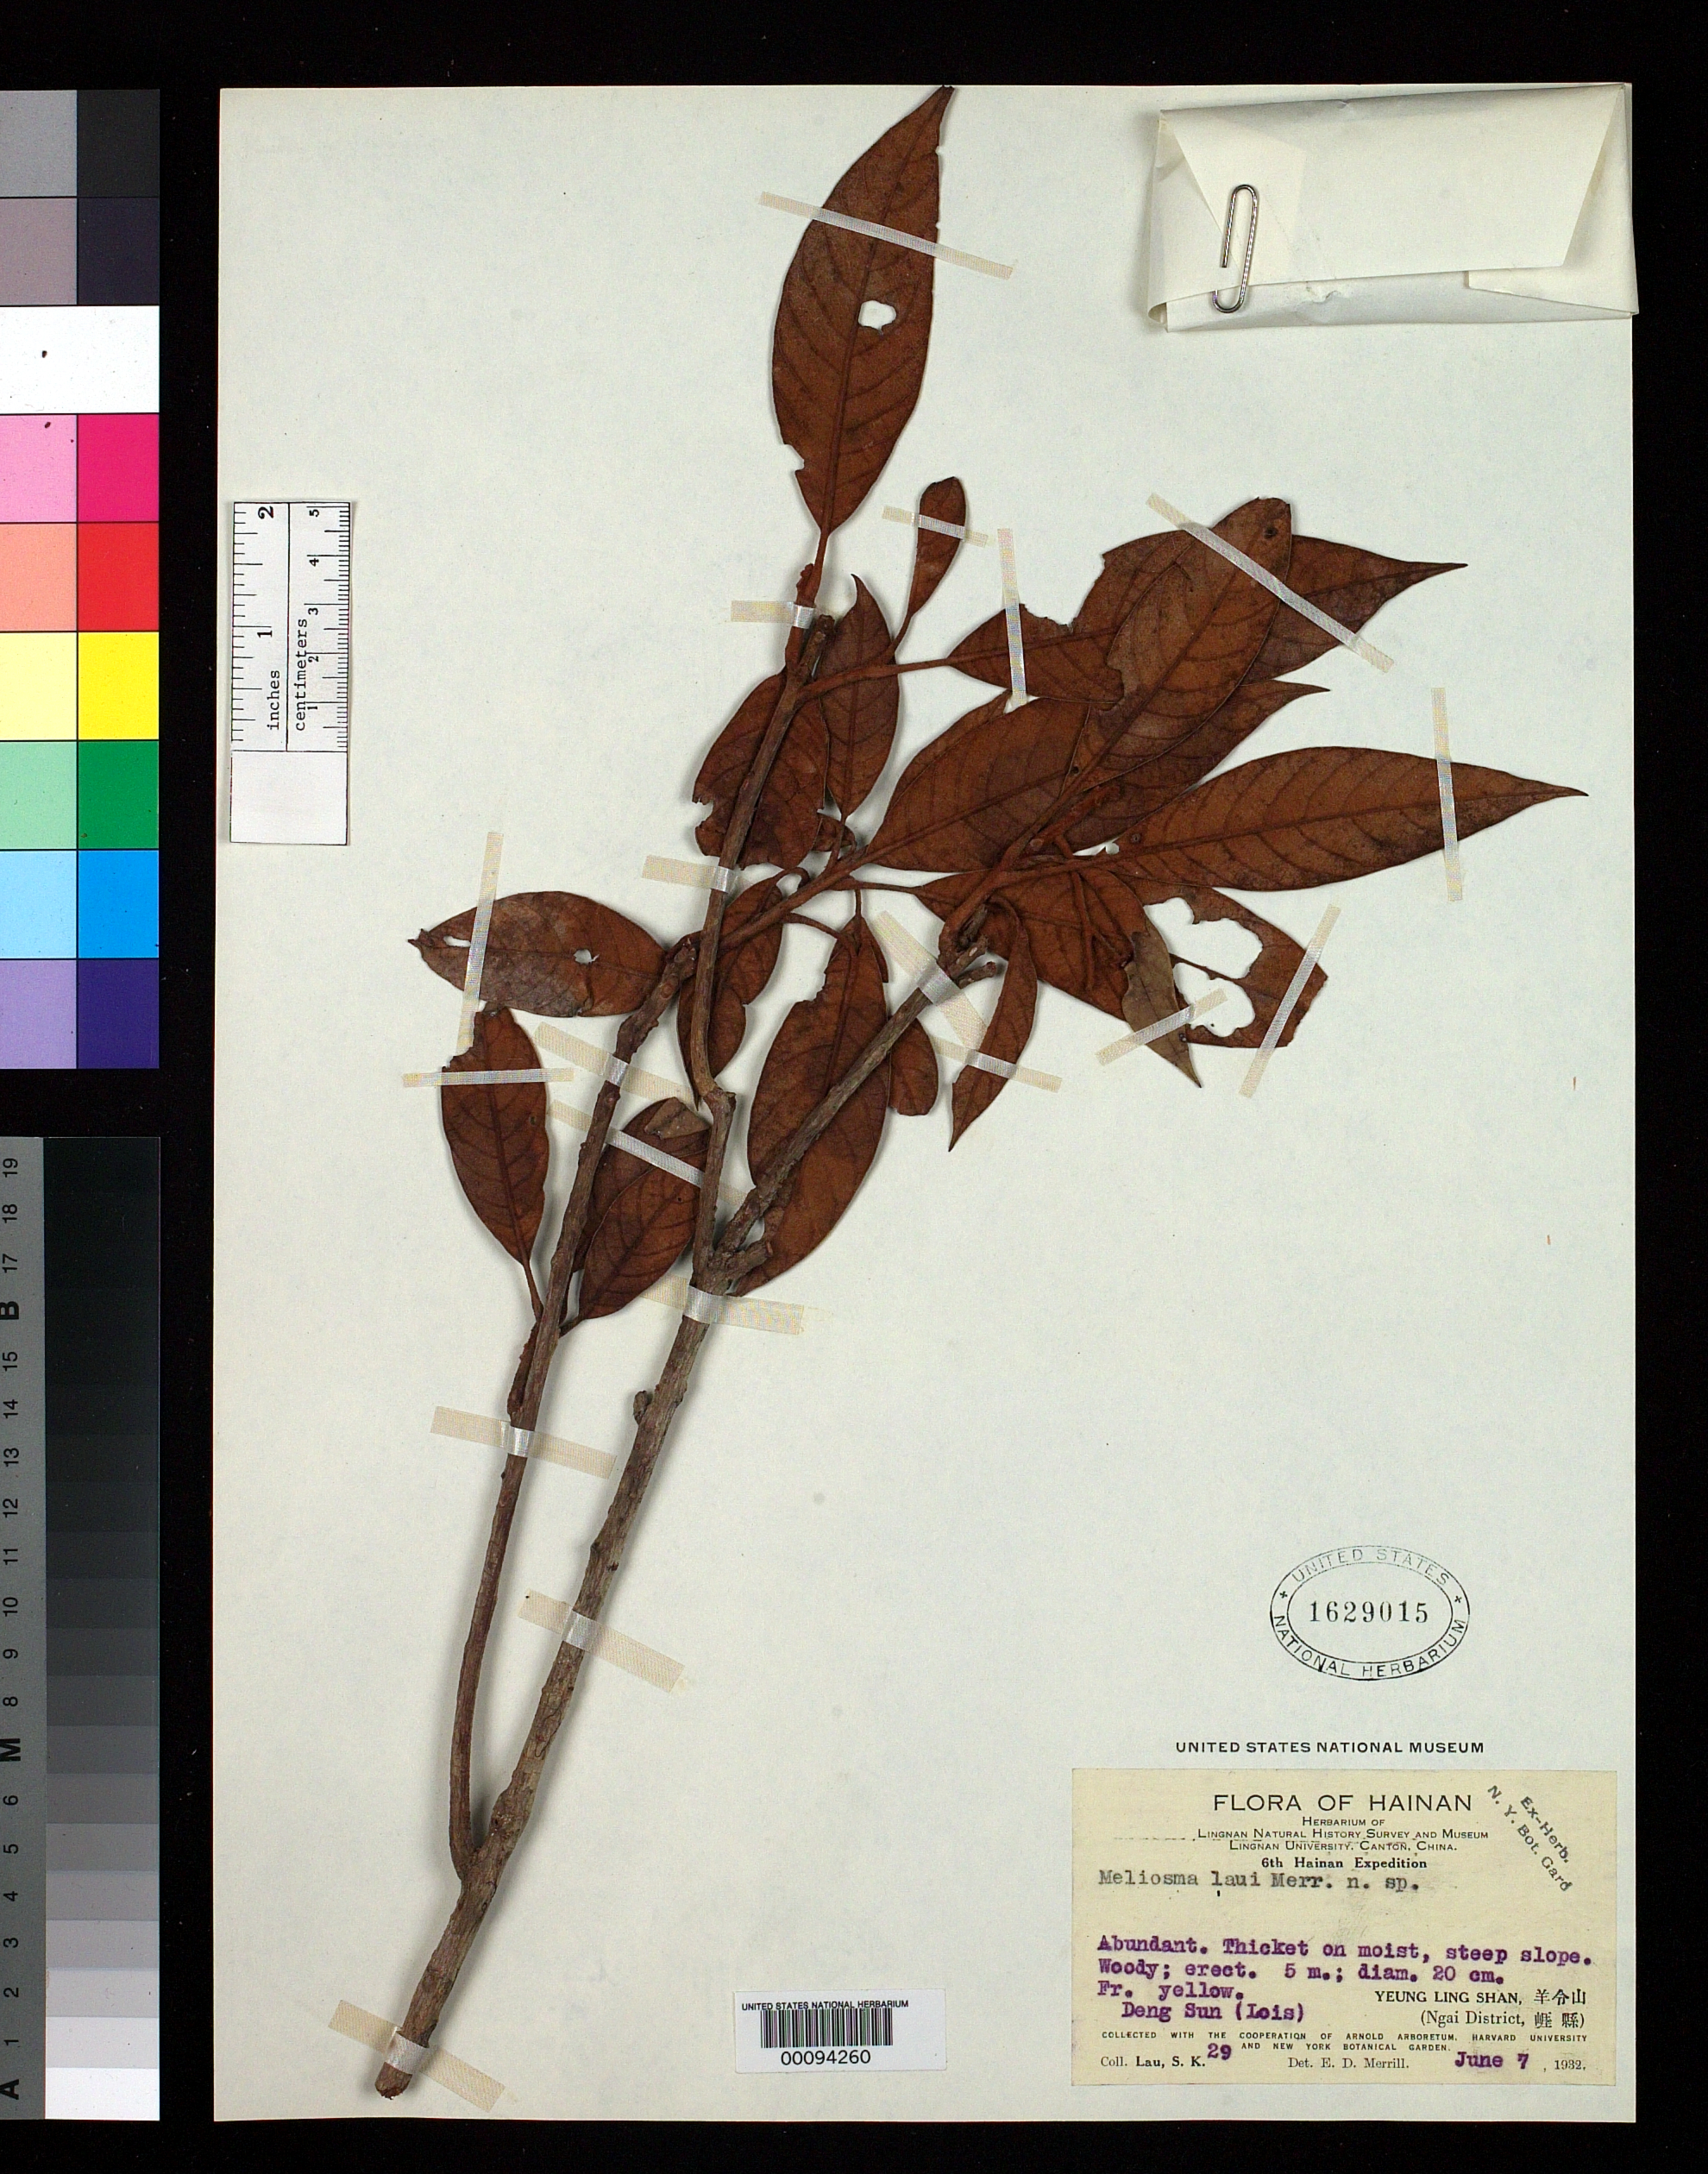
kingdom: Plantae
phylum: Tracheophyta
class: Magnoliopsida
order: Proteales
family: Sabiaceae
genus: Meliosma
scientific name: Meliosma laui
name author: Merr.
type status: Isotype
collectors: S. K. Lau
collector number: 29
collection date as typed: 07 Jun 1932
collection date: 1932-06-07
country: China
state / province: Hainan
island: Hainan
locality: Yeung Ling Shan.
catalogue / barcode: US 1629015